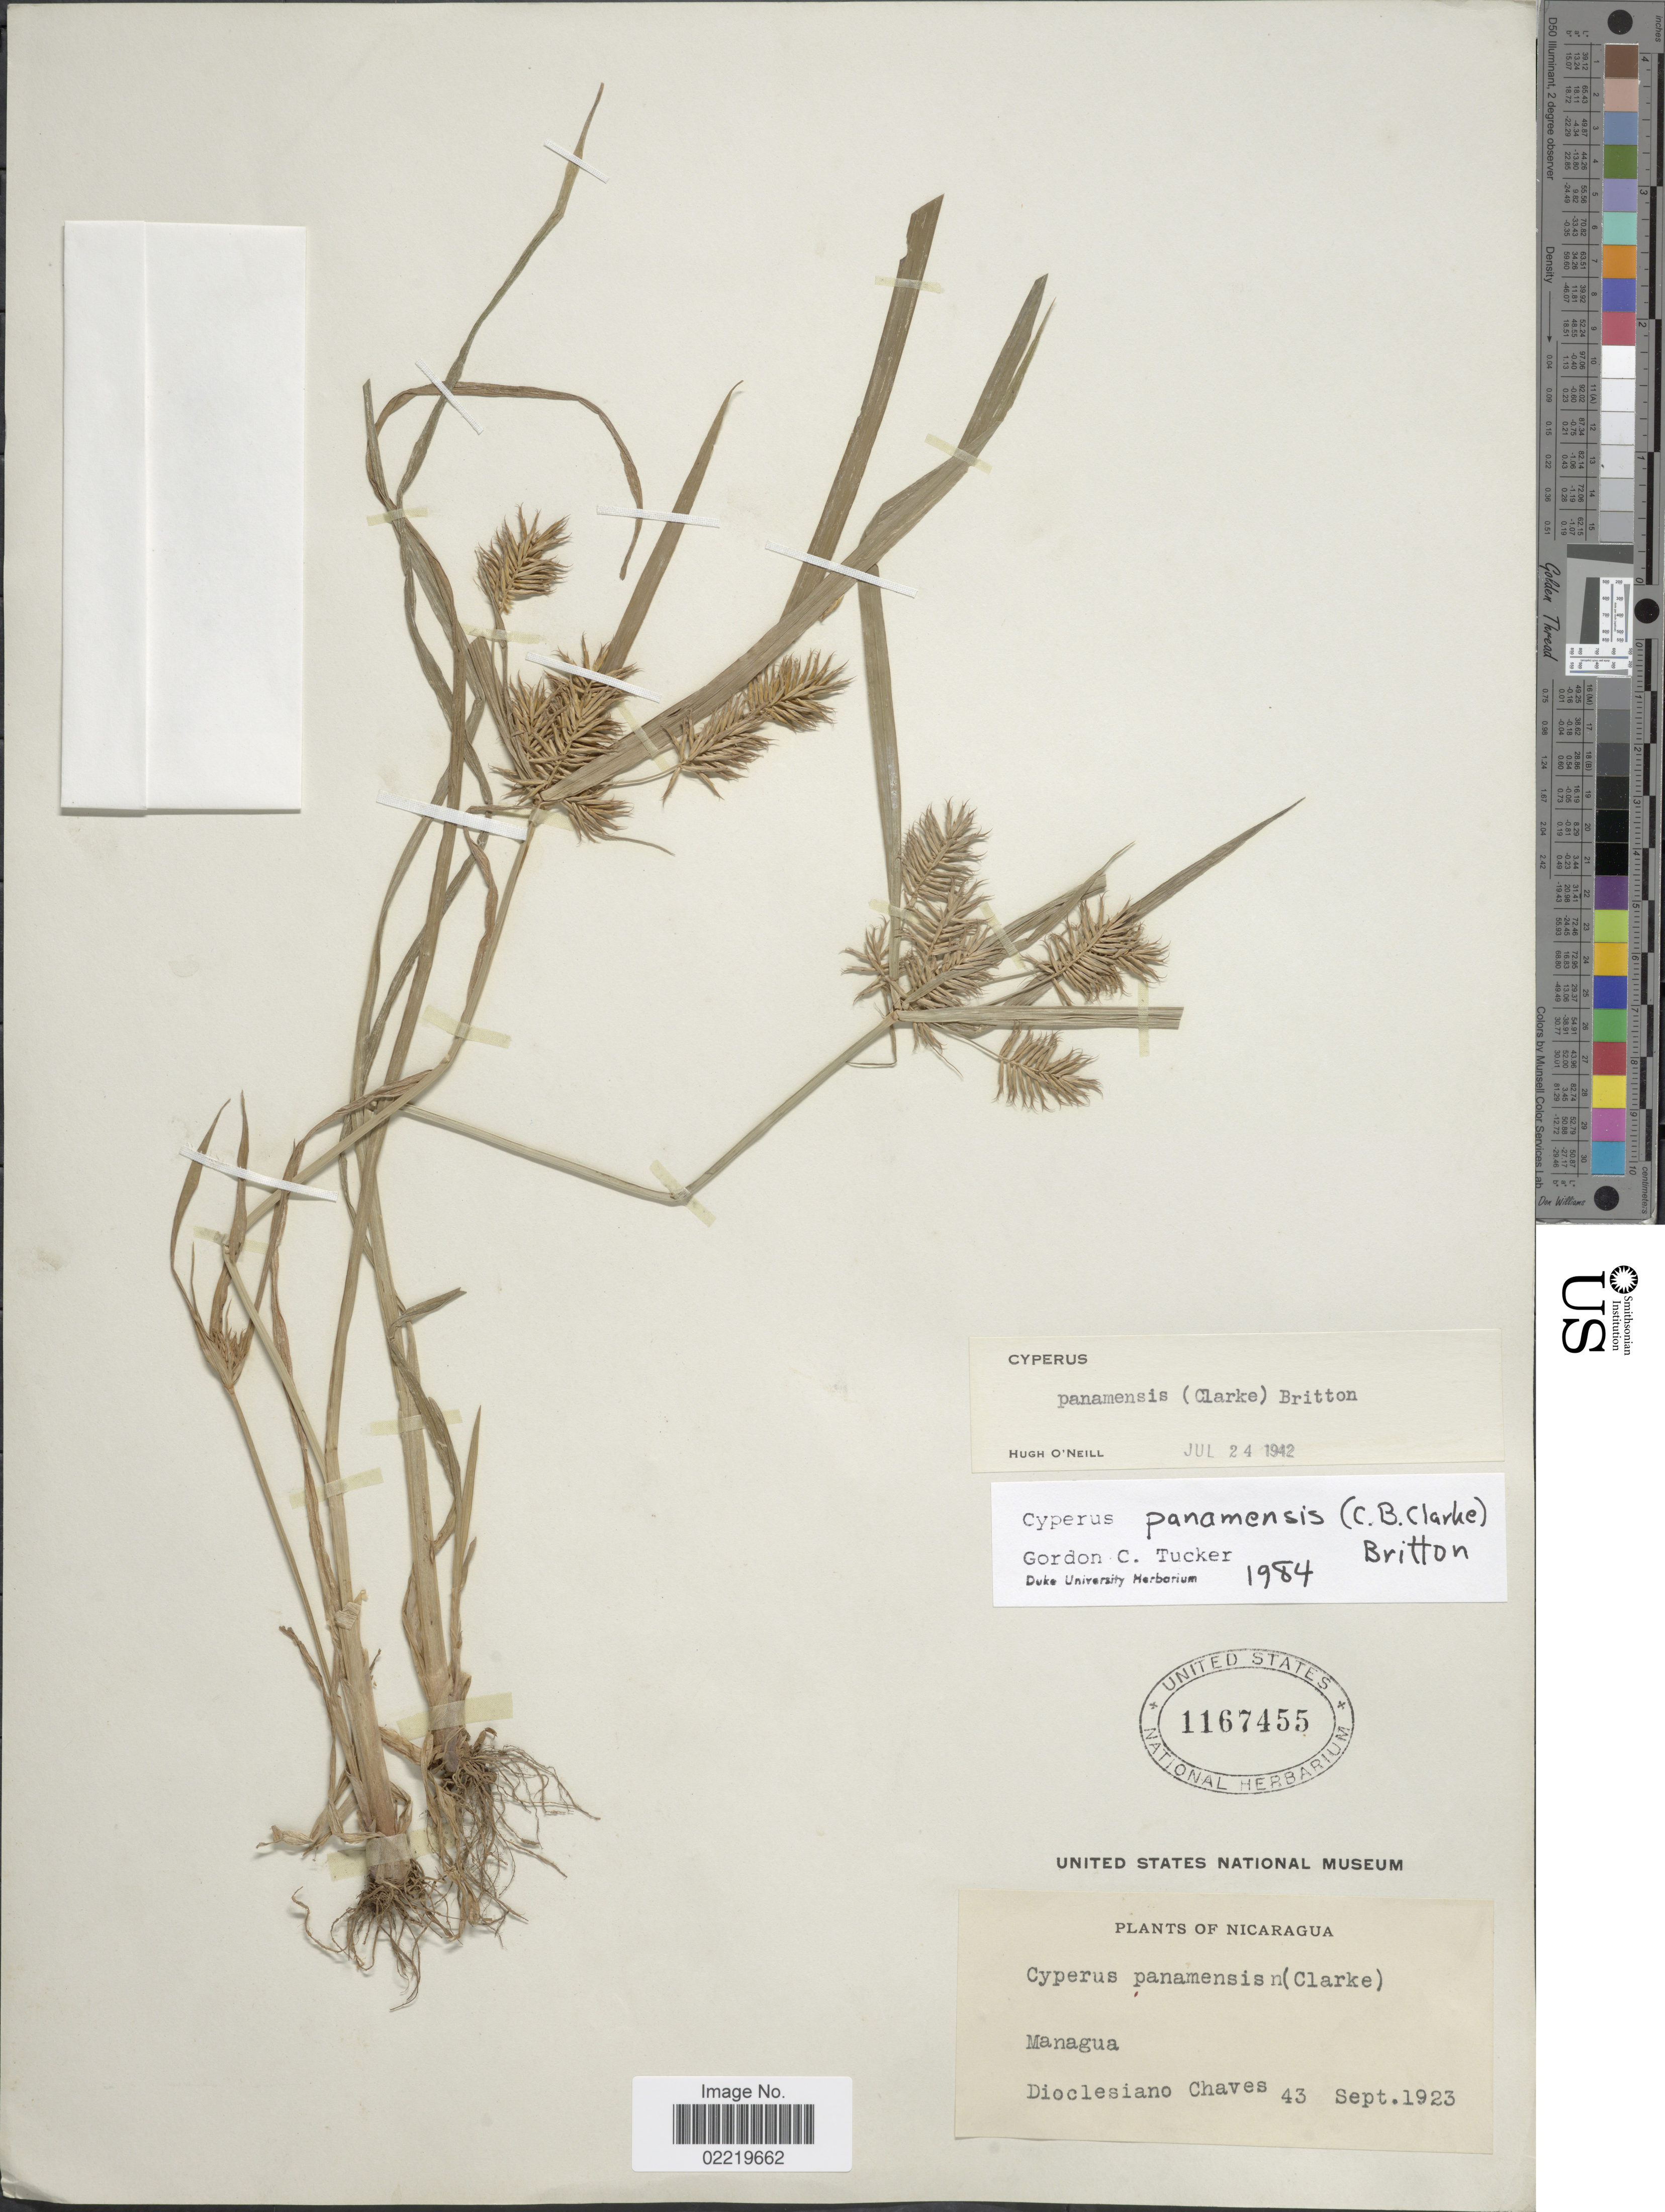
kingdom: Plantae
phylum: Tracheophyta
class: Liliopsida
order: Poales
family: Cyperaceae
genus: Cyperus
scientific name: Cyperus panamensis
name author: (C.B. Clarke) Britton ex Standl.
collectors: D. Chaves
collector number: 43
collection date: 1923-09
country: Nicaragua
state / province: Managua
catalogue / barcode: US 1167455